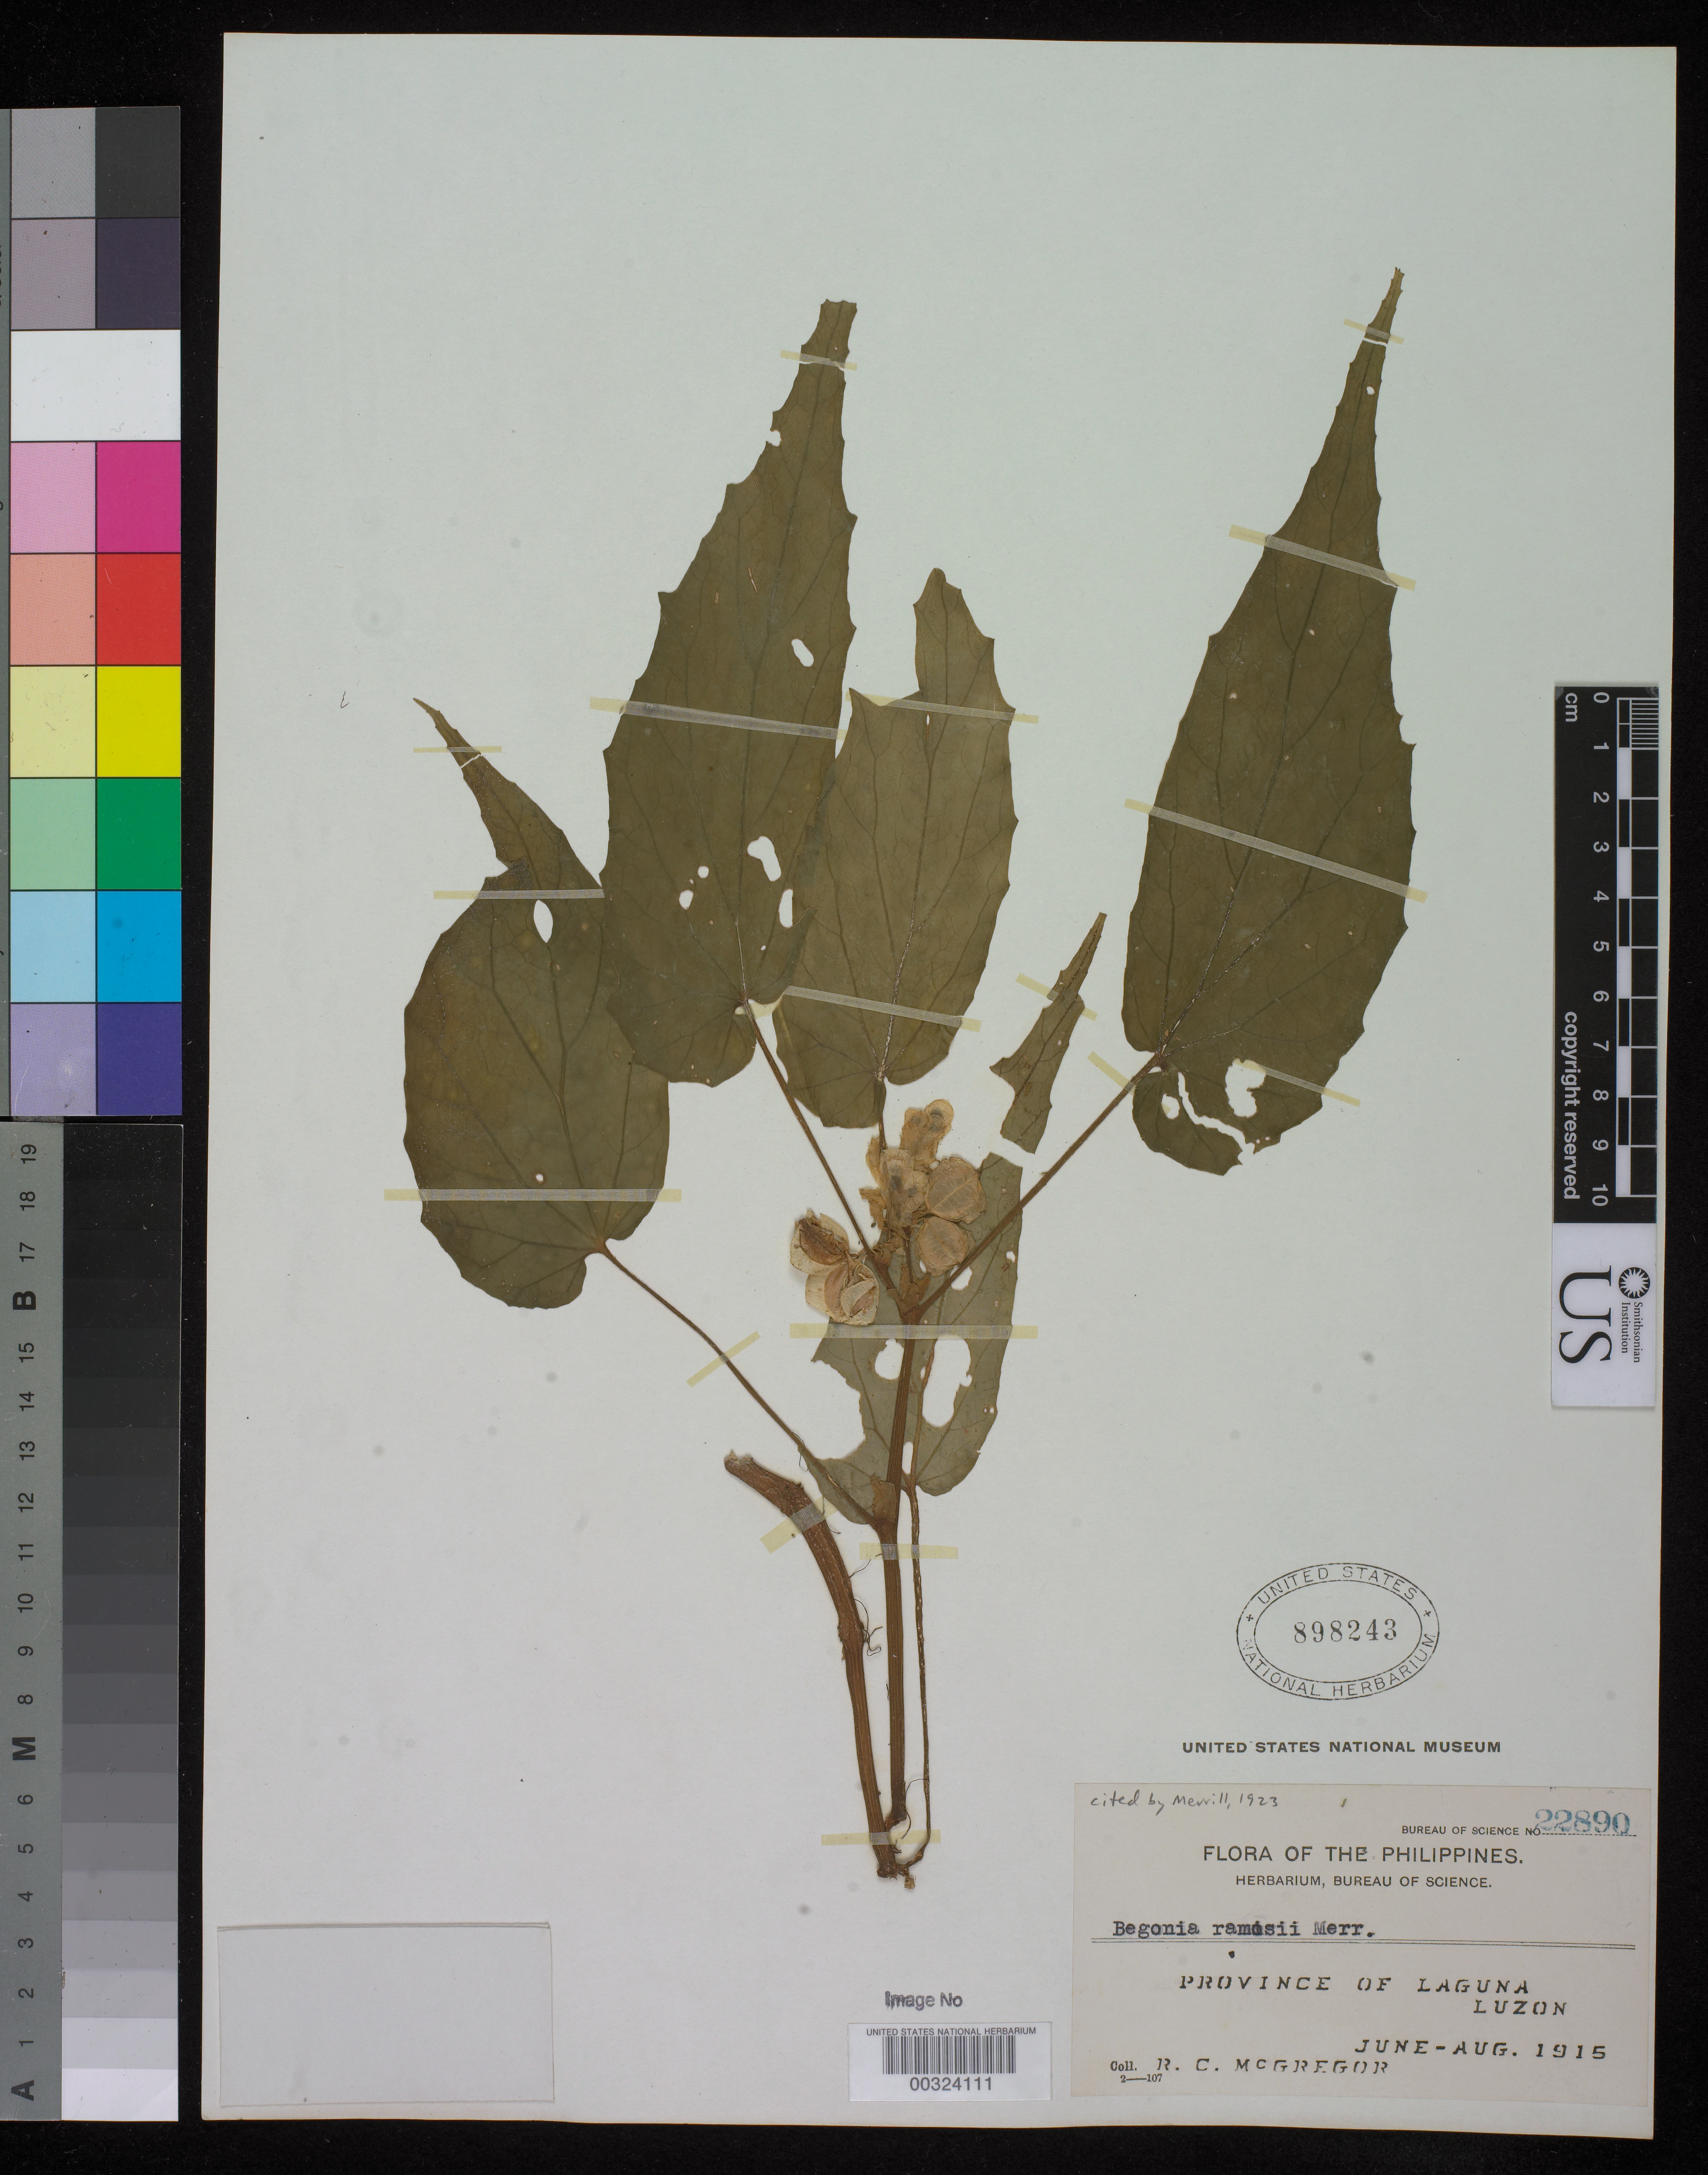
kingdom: Plantae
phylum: Tracheophyta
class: Magnoliopsida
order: Cucurbitales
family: Begoniaceae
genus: Begonia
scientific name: Begonia ramosii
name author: Merr.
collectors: R. C. McGregor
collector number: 22890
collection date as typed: Jun 1915 to -- Aug 1915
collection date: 1915-06/1915-08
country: Philippines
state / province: Calabarzon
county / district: Laguna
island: Luzon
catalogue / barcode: US 898243